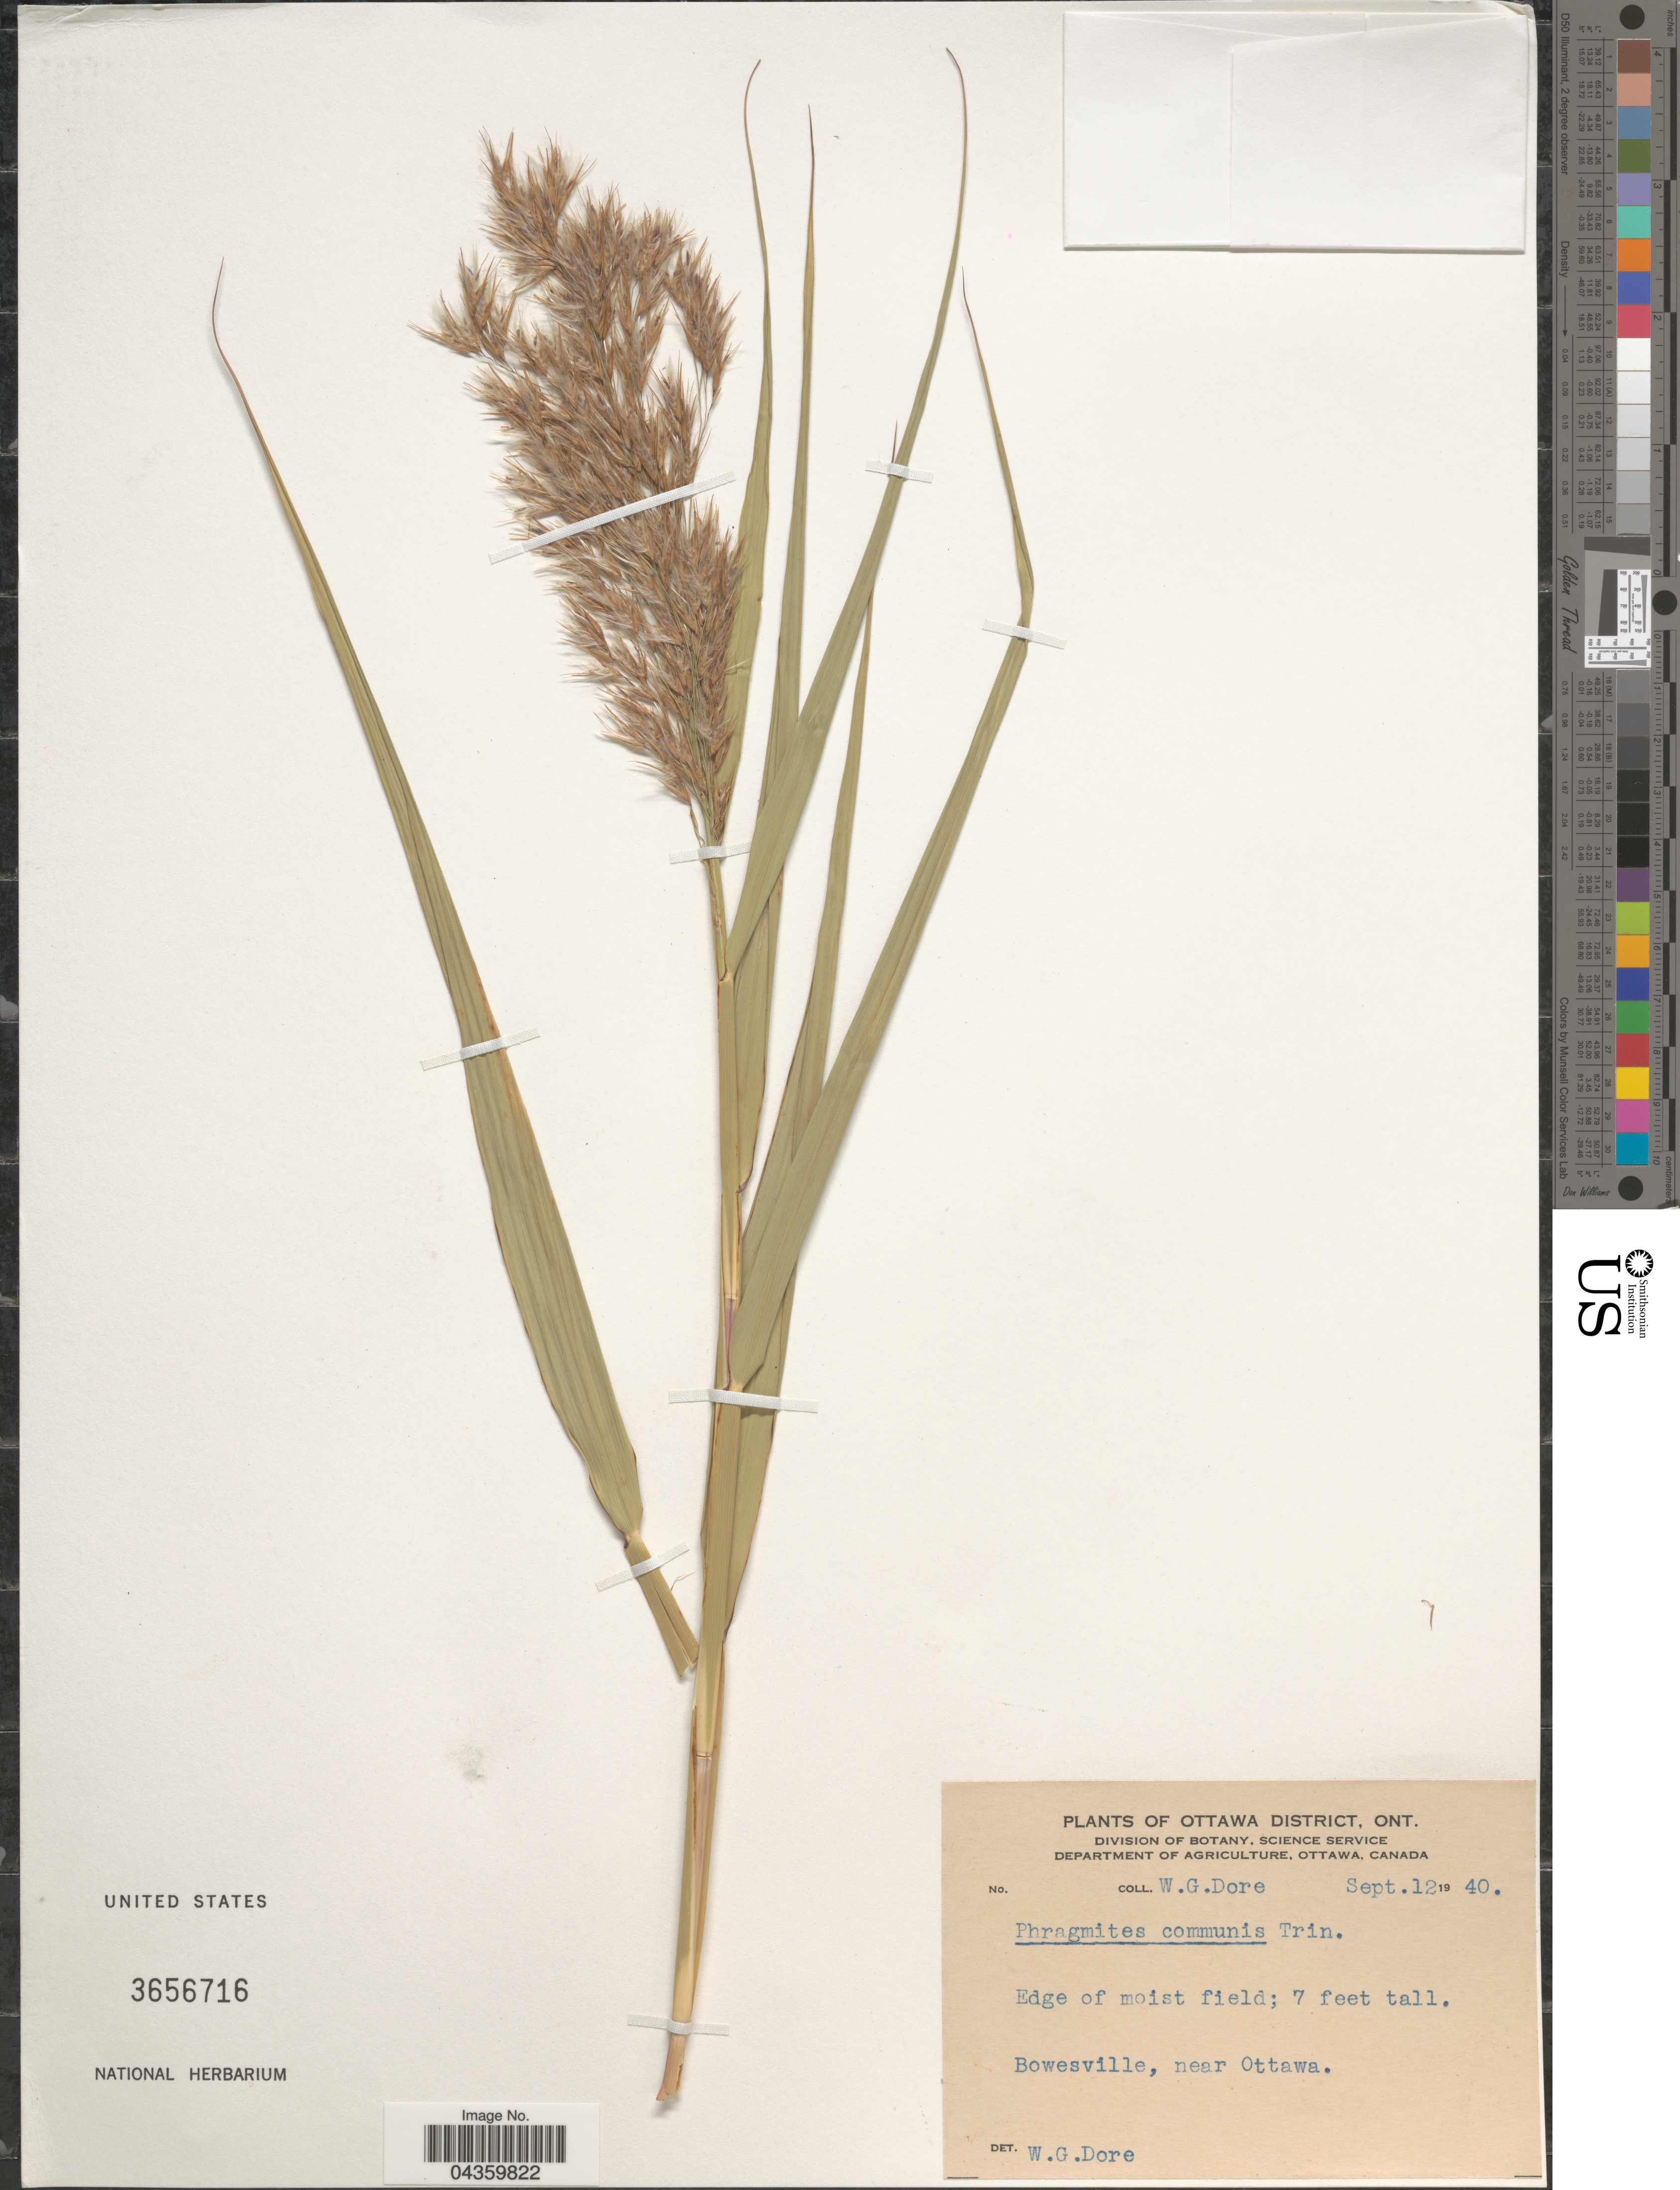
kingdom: Plantae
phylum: Tracheophyta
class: Liliopsida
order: Poales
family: Poaceae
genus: Phragmites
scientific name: Phragmites australis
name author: (Cav.) Trin. ex Steud.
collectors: W. Dore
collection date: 1940-09-12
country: Canada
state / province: Ontario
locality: Ottawa District. Edge of moist field; Bowesville, near Ottawa.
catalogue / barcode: US 3656716